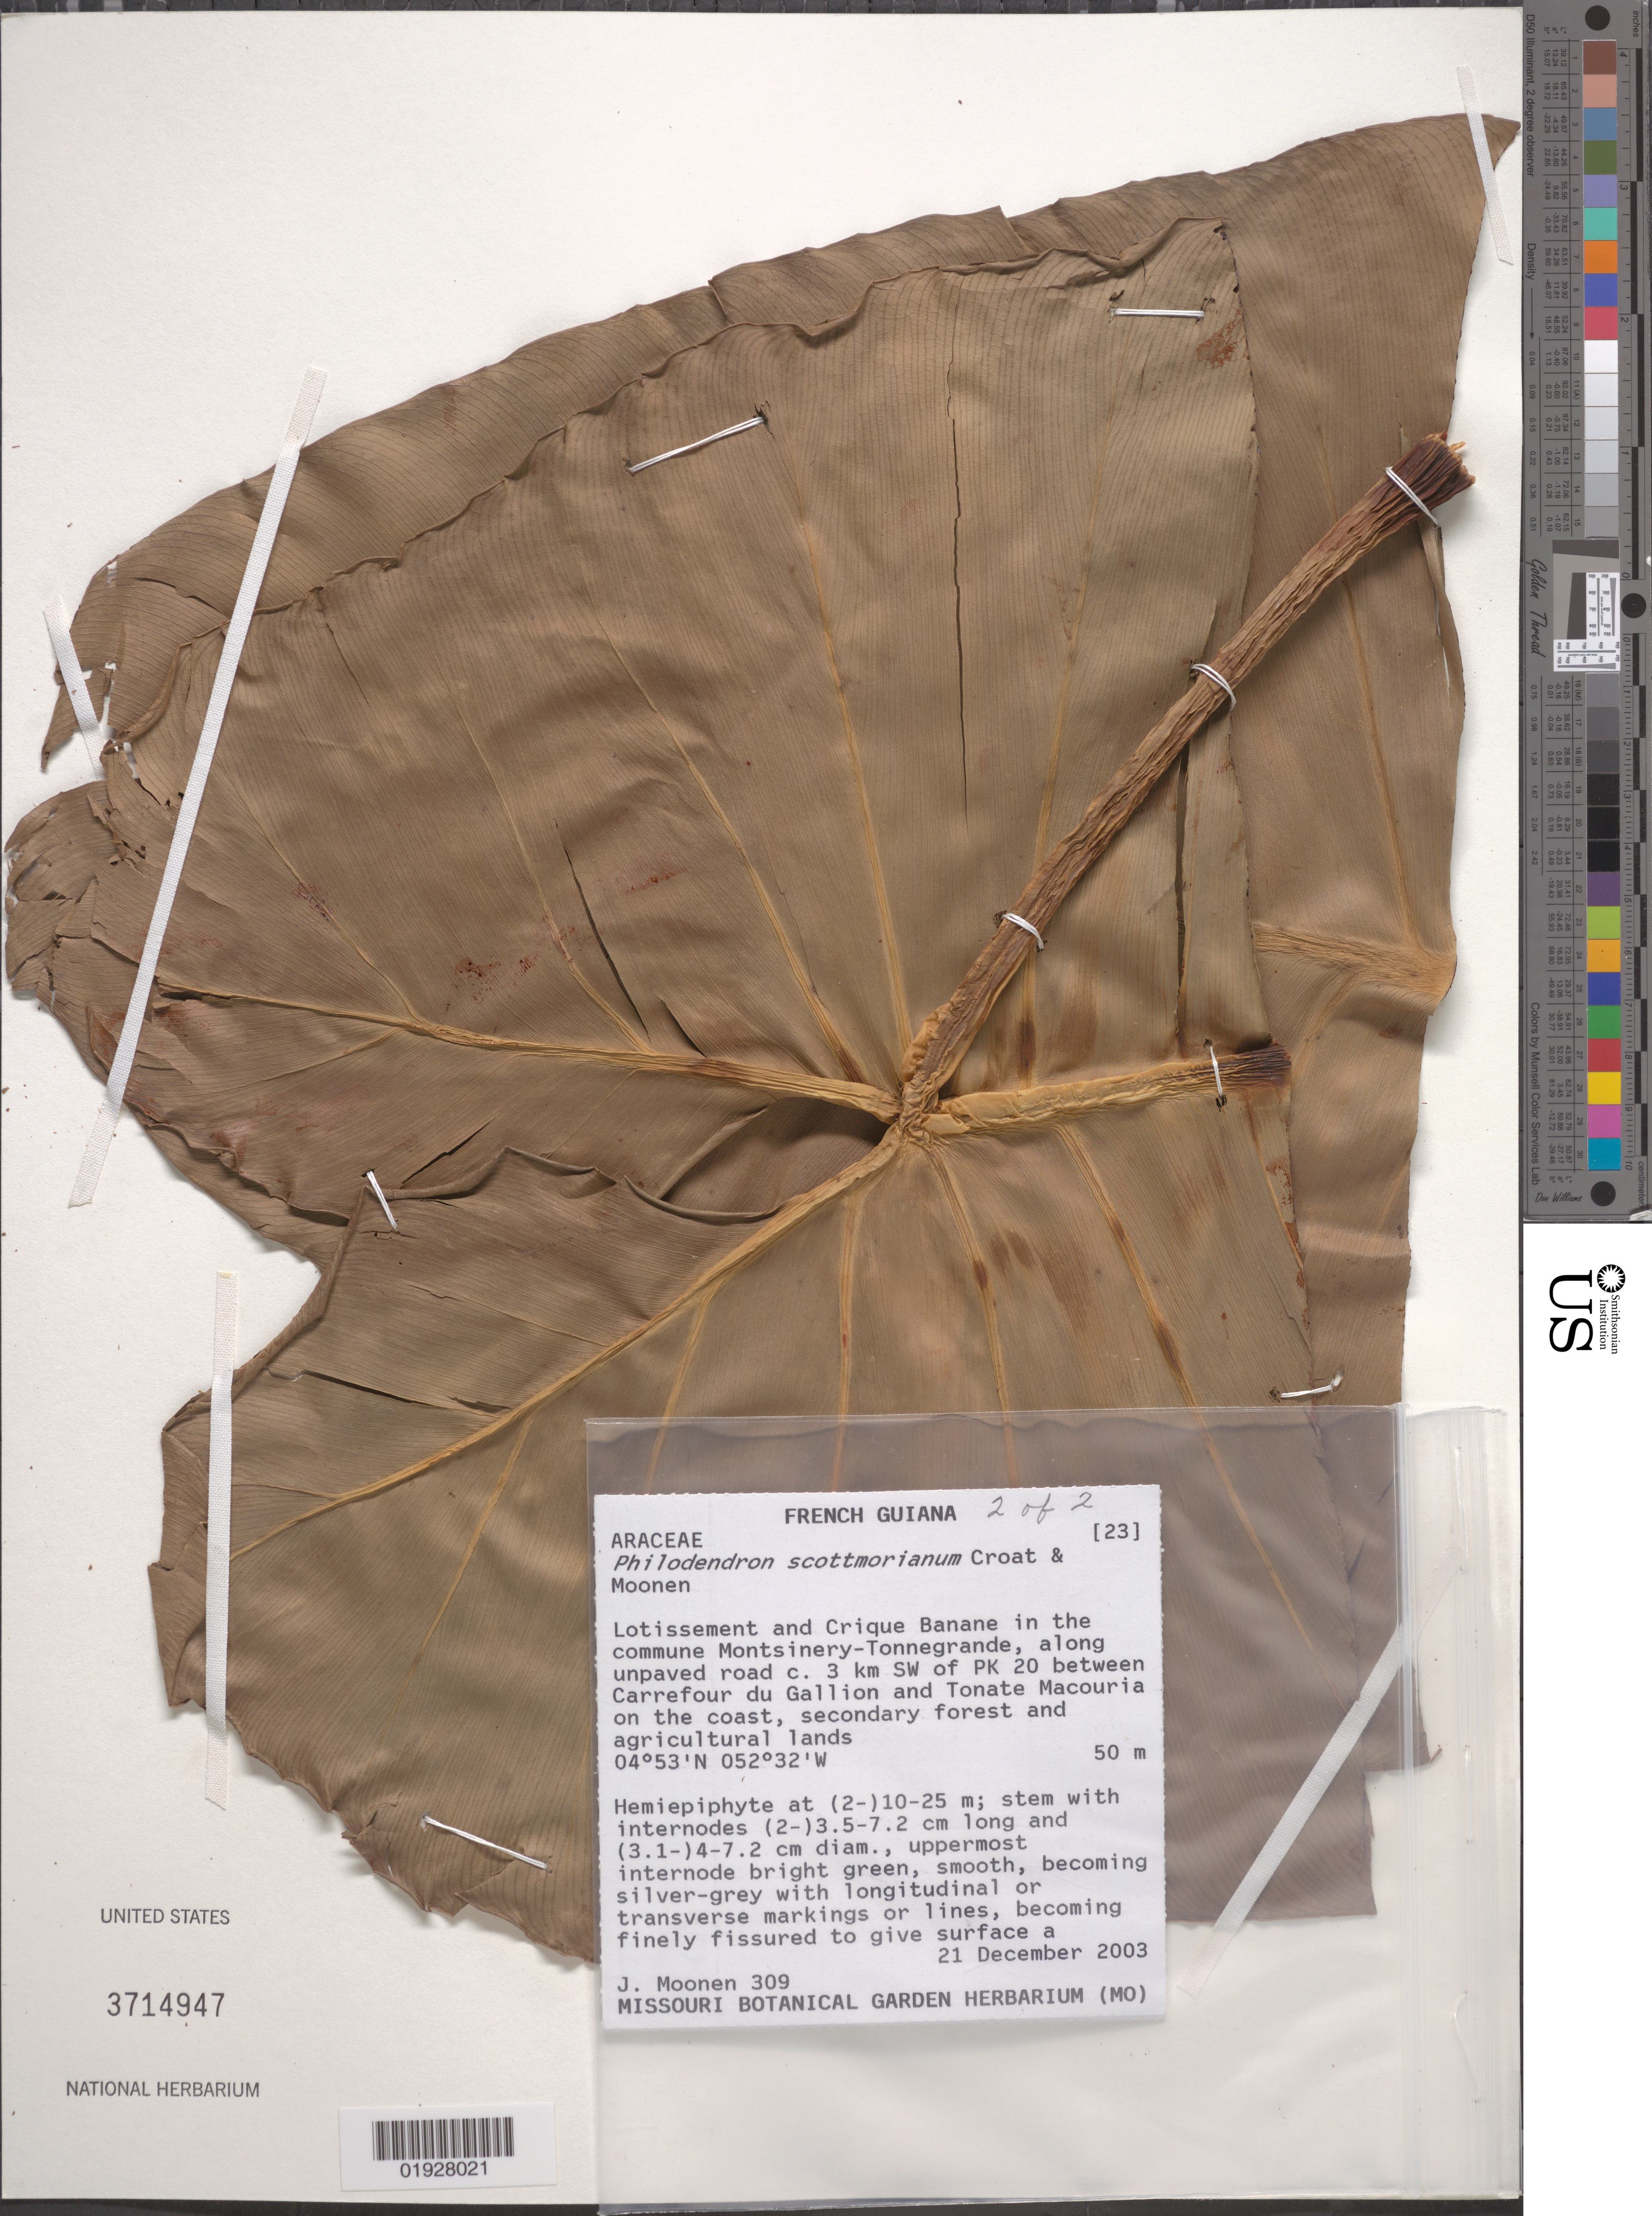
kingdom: Plantae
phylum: Tracheophyta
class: Liliopsida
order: Alismatales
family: Araceae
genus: Philodendron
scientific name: Philodendron scottmorianum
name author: Croat & Moonen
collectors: J. Moonen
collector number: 309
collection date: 2003-12-21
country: French Guiana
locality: Lotissement and Crique Banane in the commune Montsinery-Tonnegrande, along unpaved road c. 3 km SW of PK 20 between Carrefour du Gallion and Taonate Macouria on the coast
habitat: Secondary forest and agricultural lands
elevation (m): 50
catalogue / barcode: US 3714947